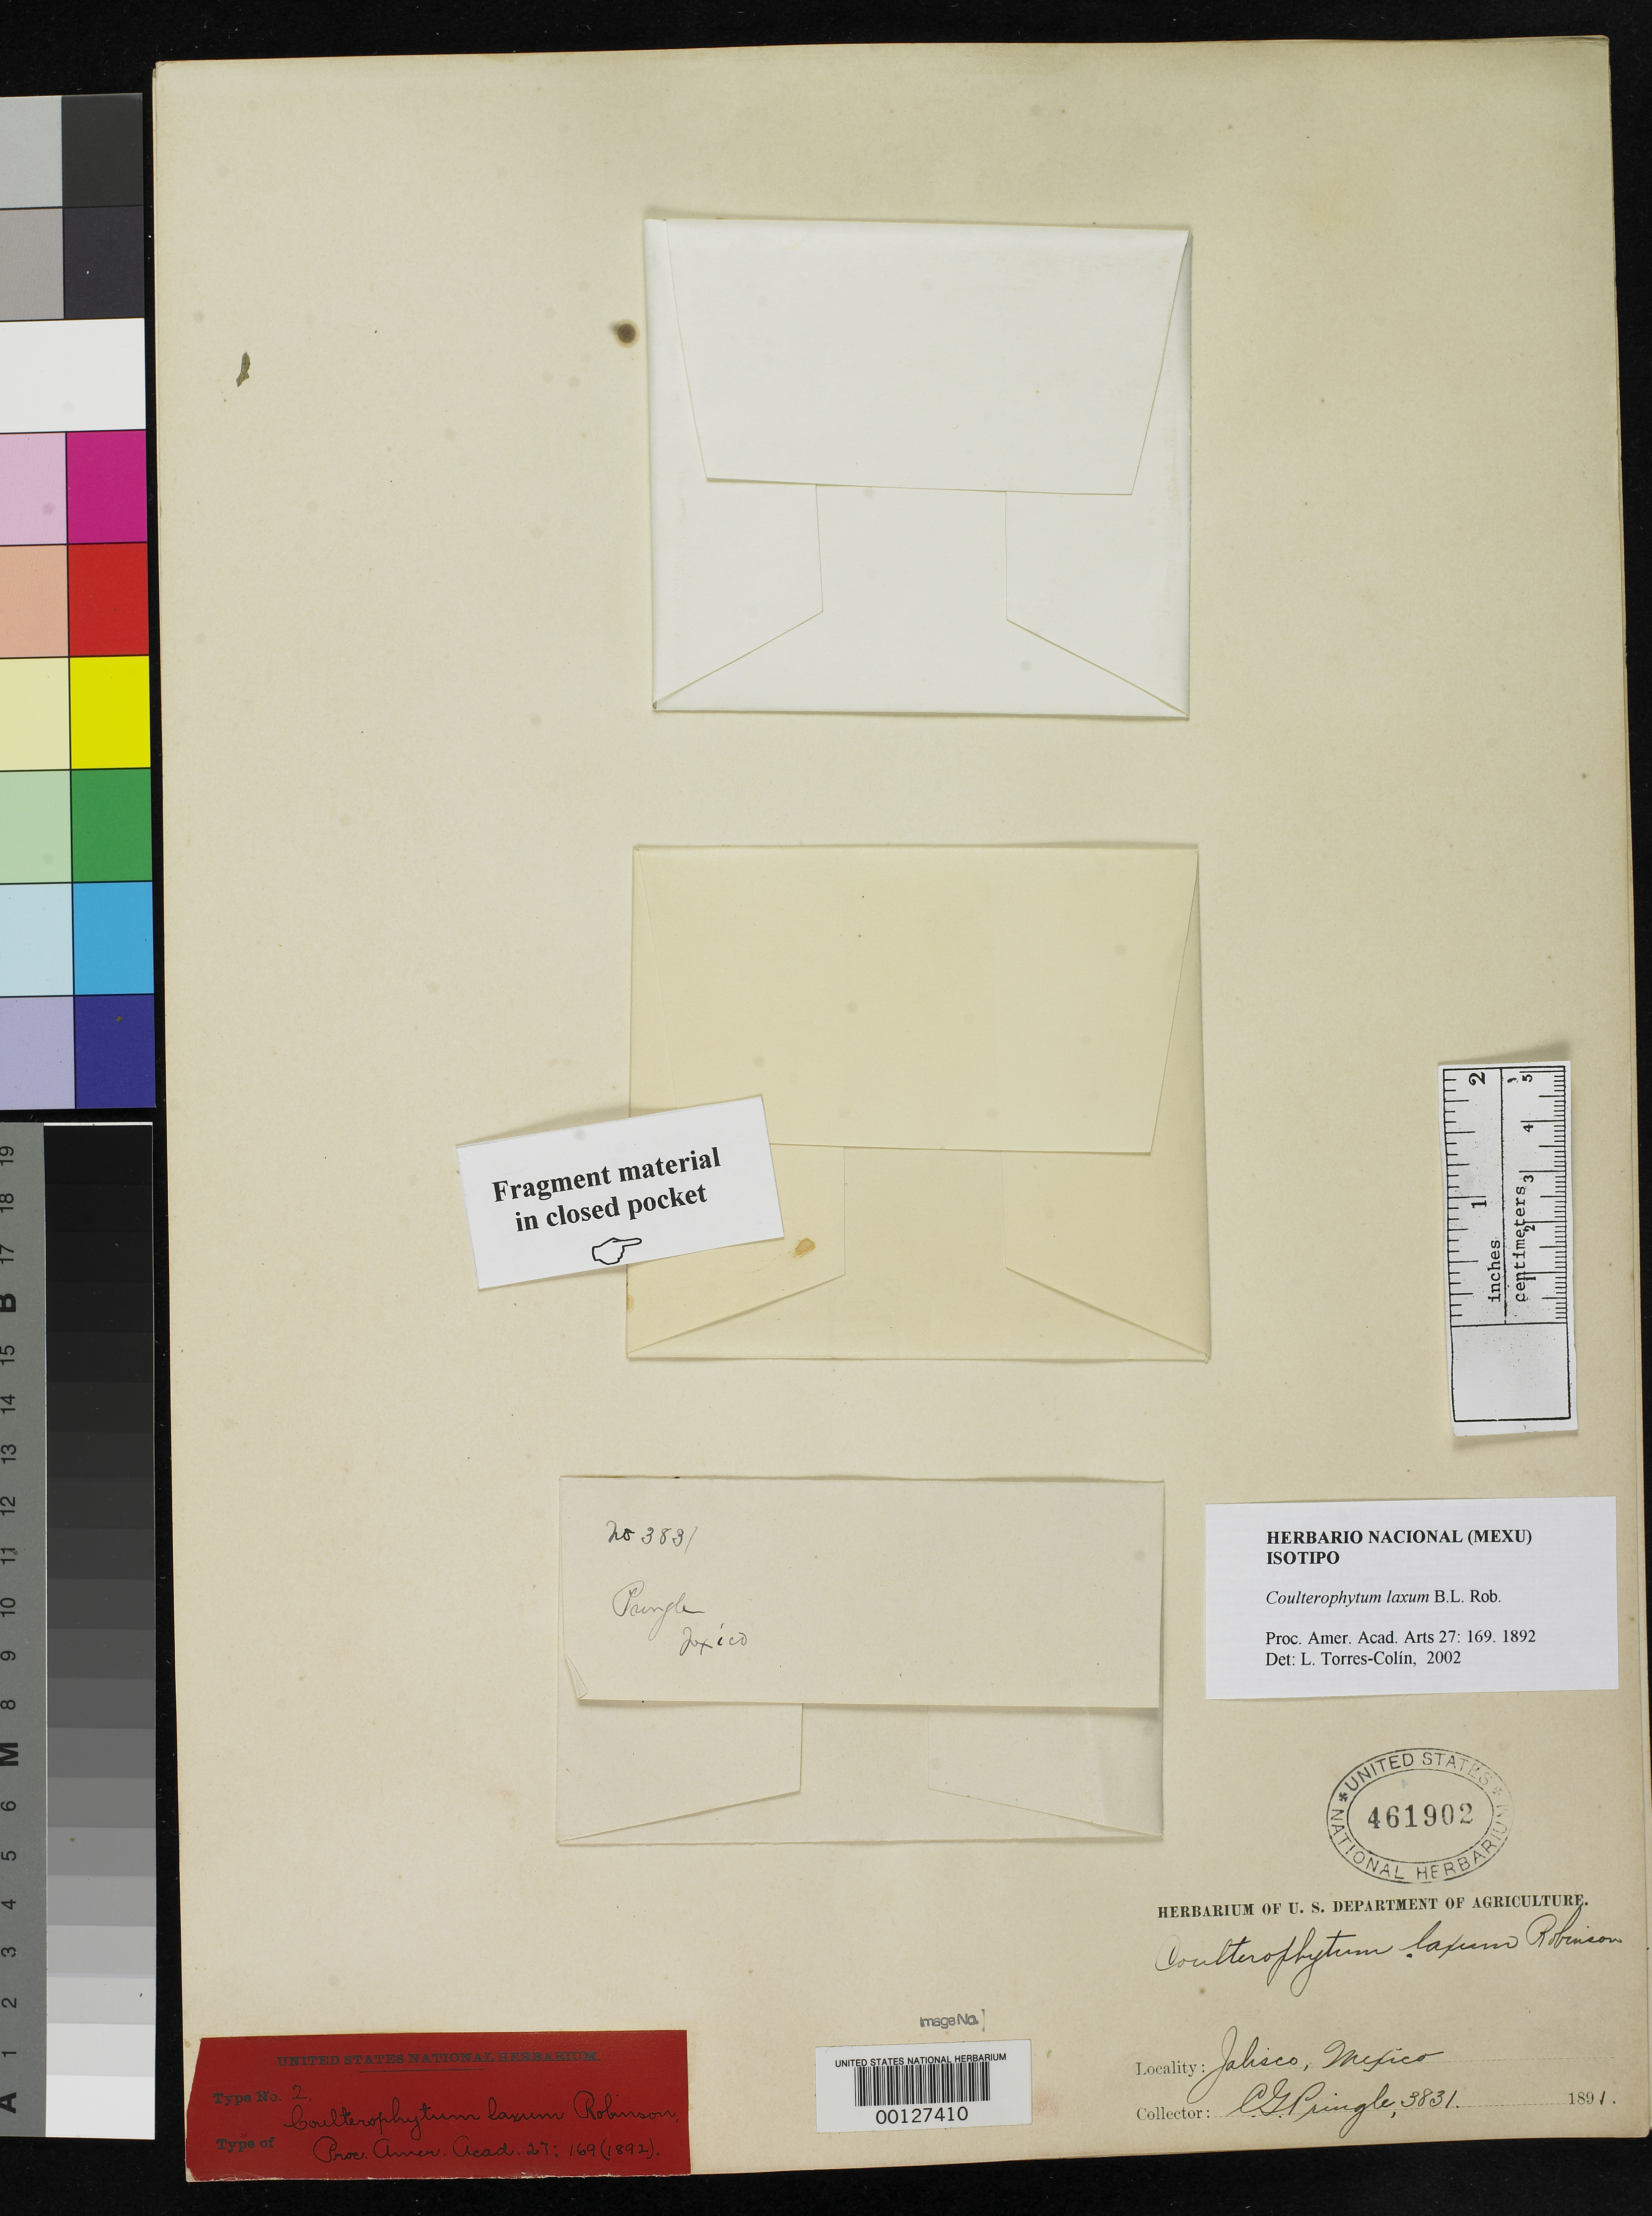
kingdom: Plantae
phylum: Tracheophyta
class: Magnoliopsida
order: Apiales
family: Apiaceae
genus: Coulterophytum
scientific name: Coulterophytum laxum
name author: B.L. Rob.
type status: Type Fragment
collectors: C. G. Pringle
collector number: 3831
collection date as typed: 1891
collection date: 1891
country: Mexico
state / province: Jalisco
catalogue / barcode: US 461902